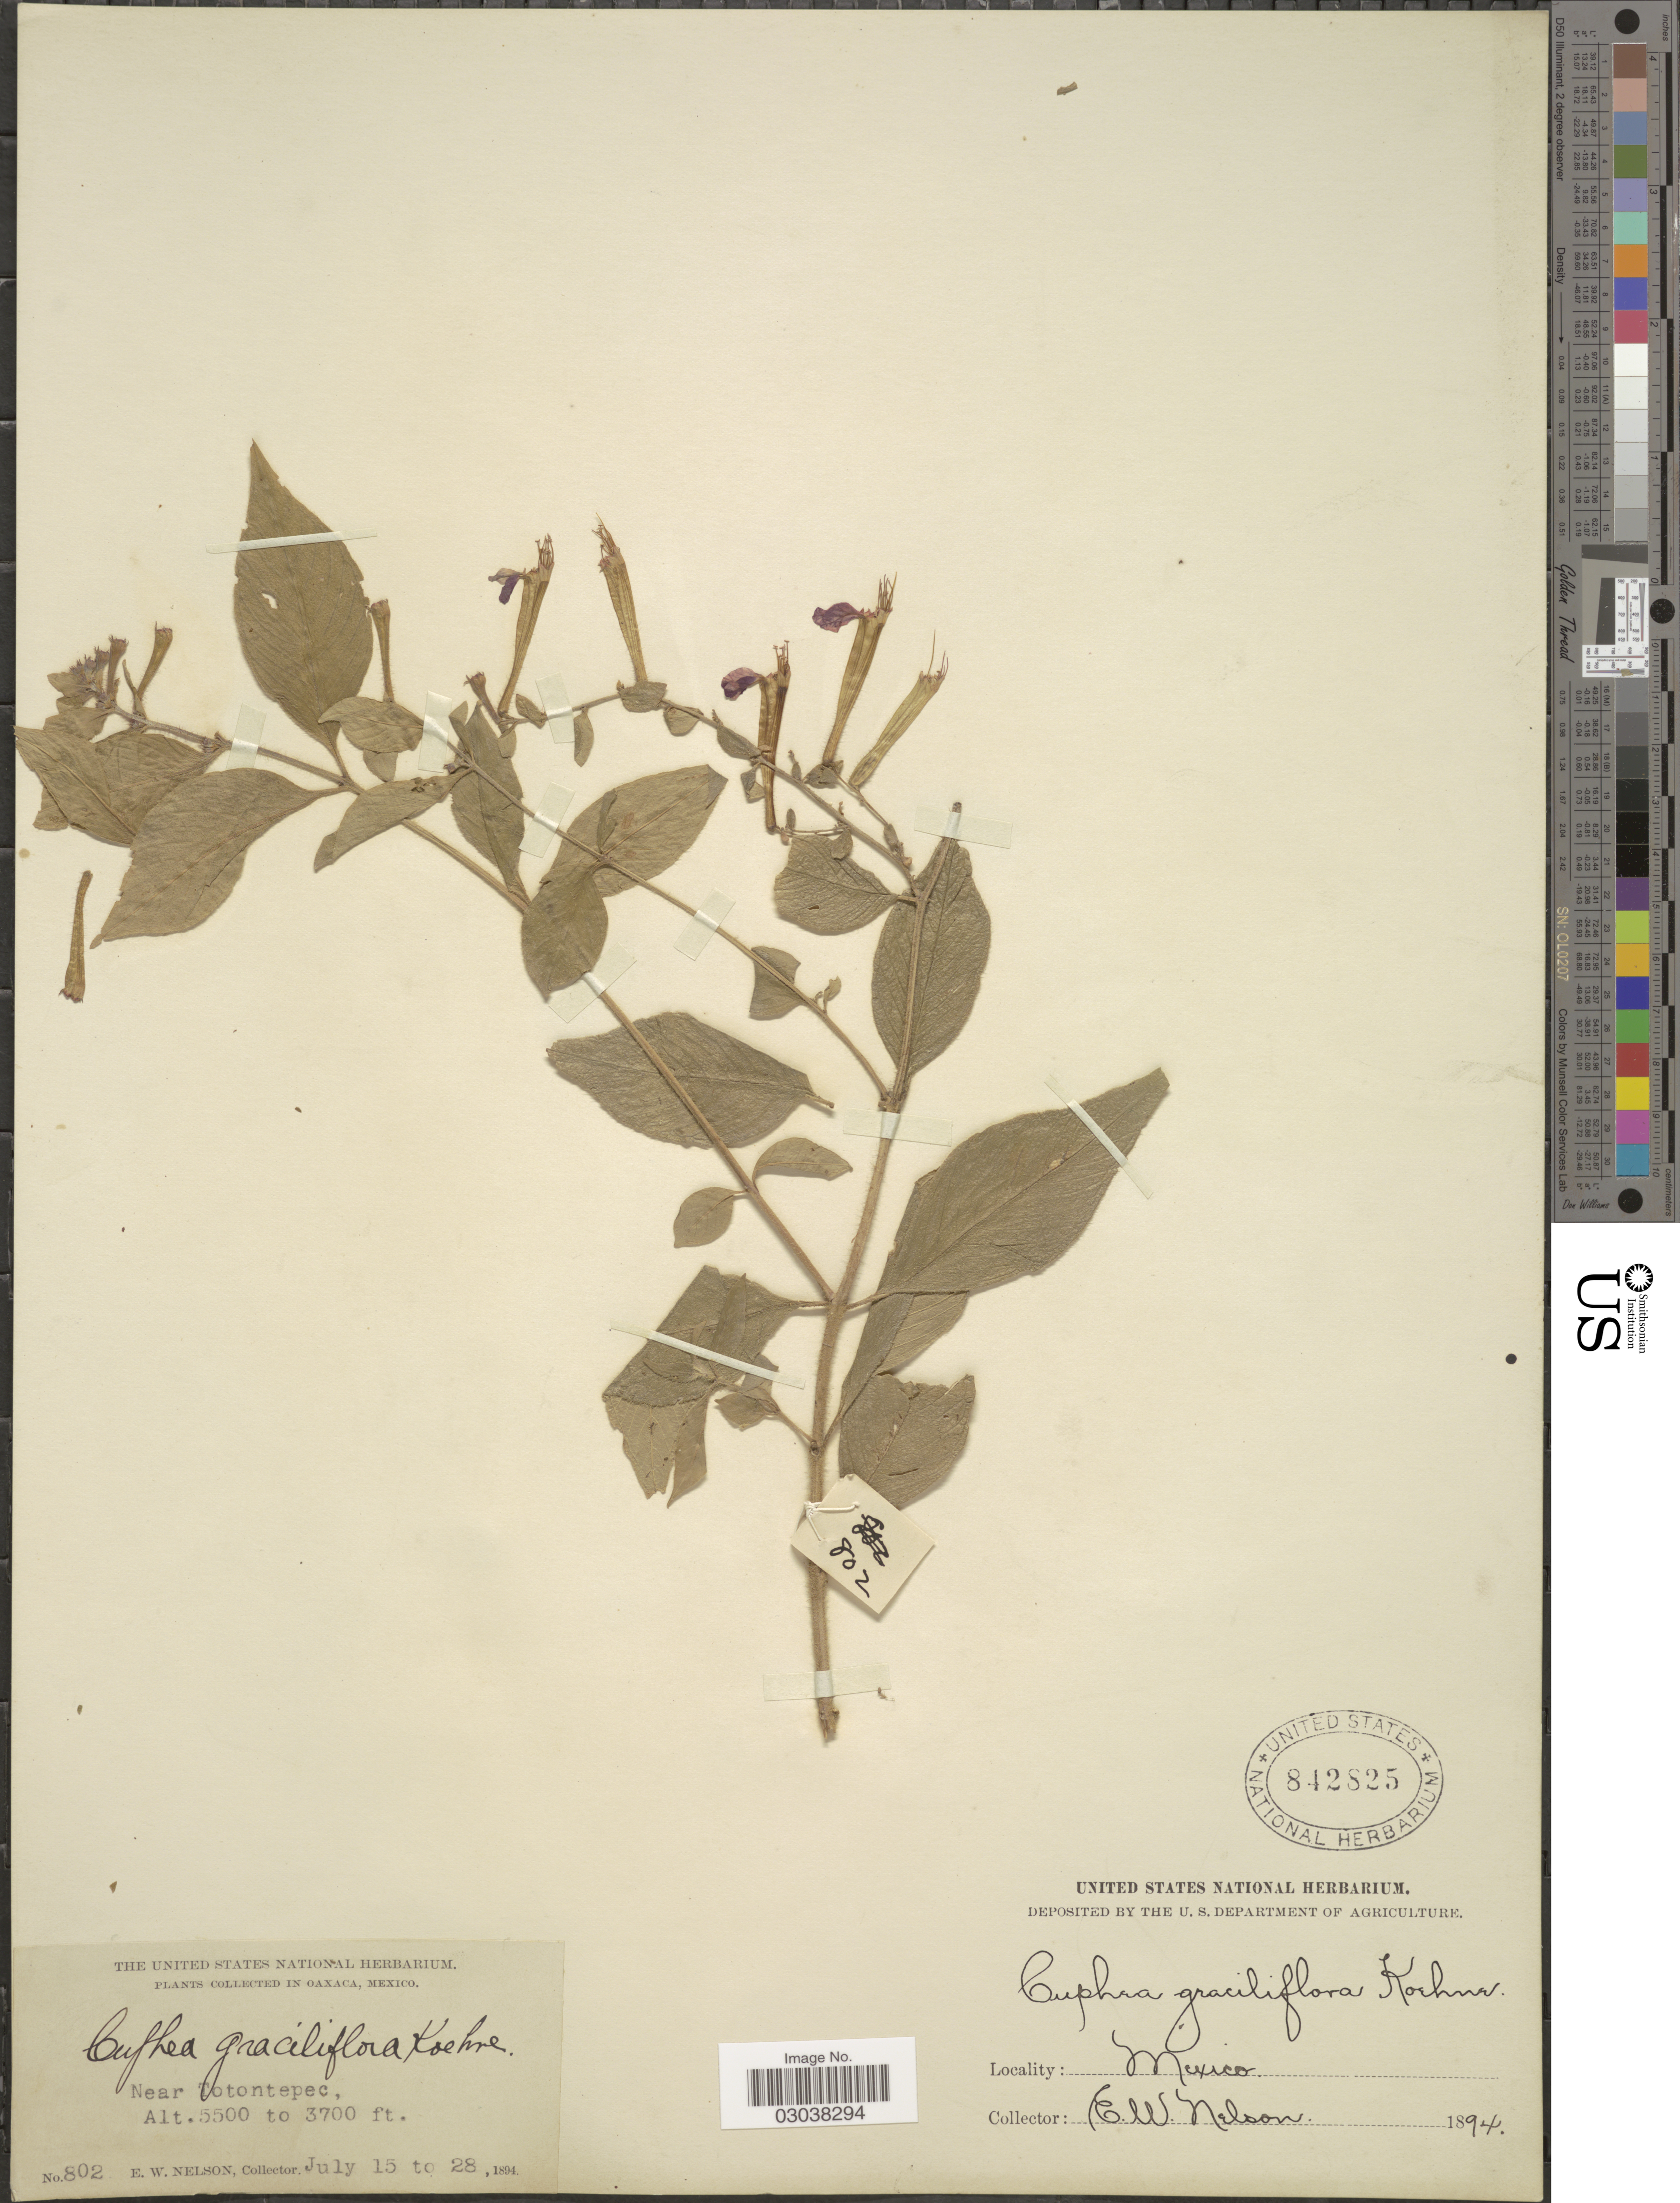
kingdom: Plantae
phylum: Tracheophyta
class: Magnoliopsida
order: Myrtales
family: Lythraceae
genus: Cuphea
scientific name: Cuphea graciliflora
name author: Koehne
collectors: E. W. Nelson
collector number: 802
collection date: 1894-07-15/1894-07-28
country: Mexico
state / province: Oaxaca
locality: Near Totontepec.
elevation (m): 1128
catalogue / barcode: US 842825